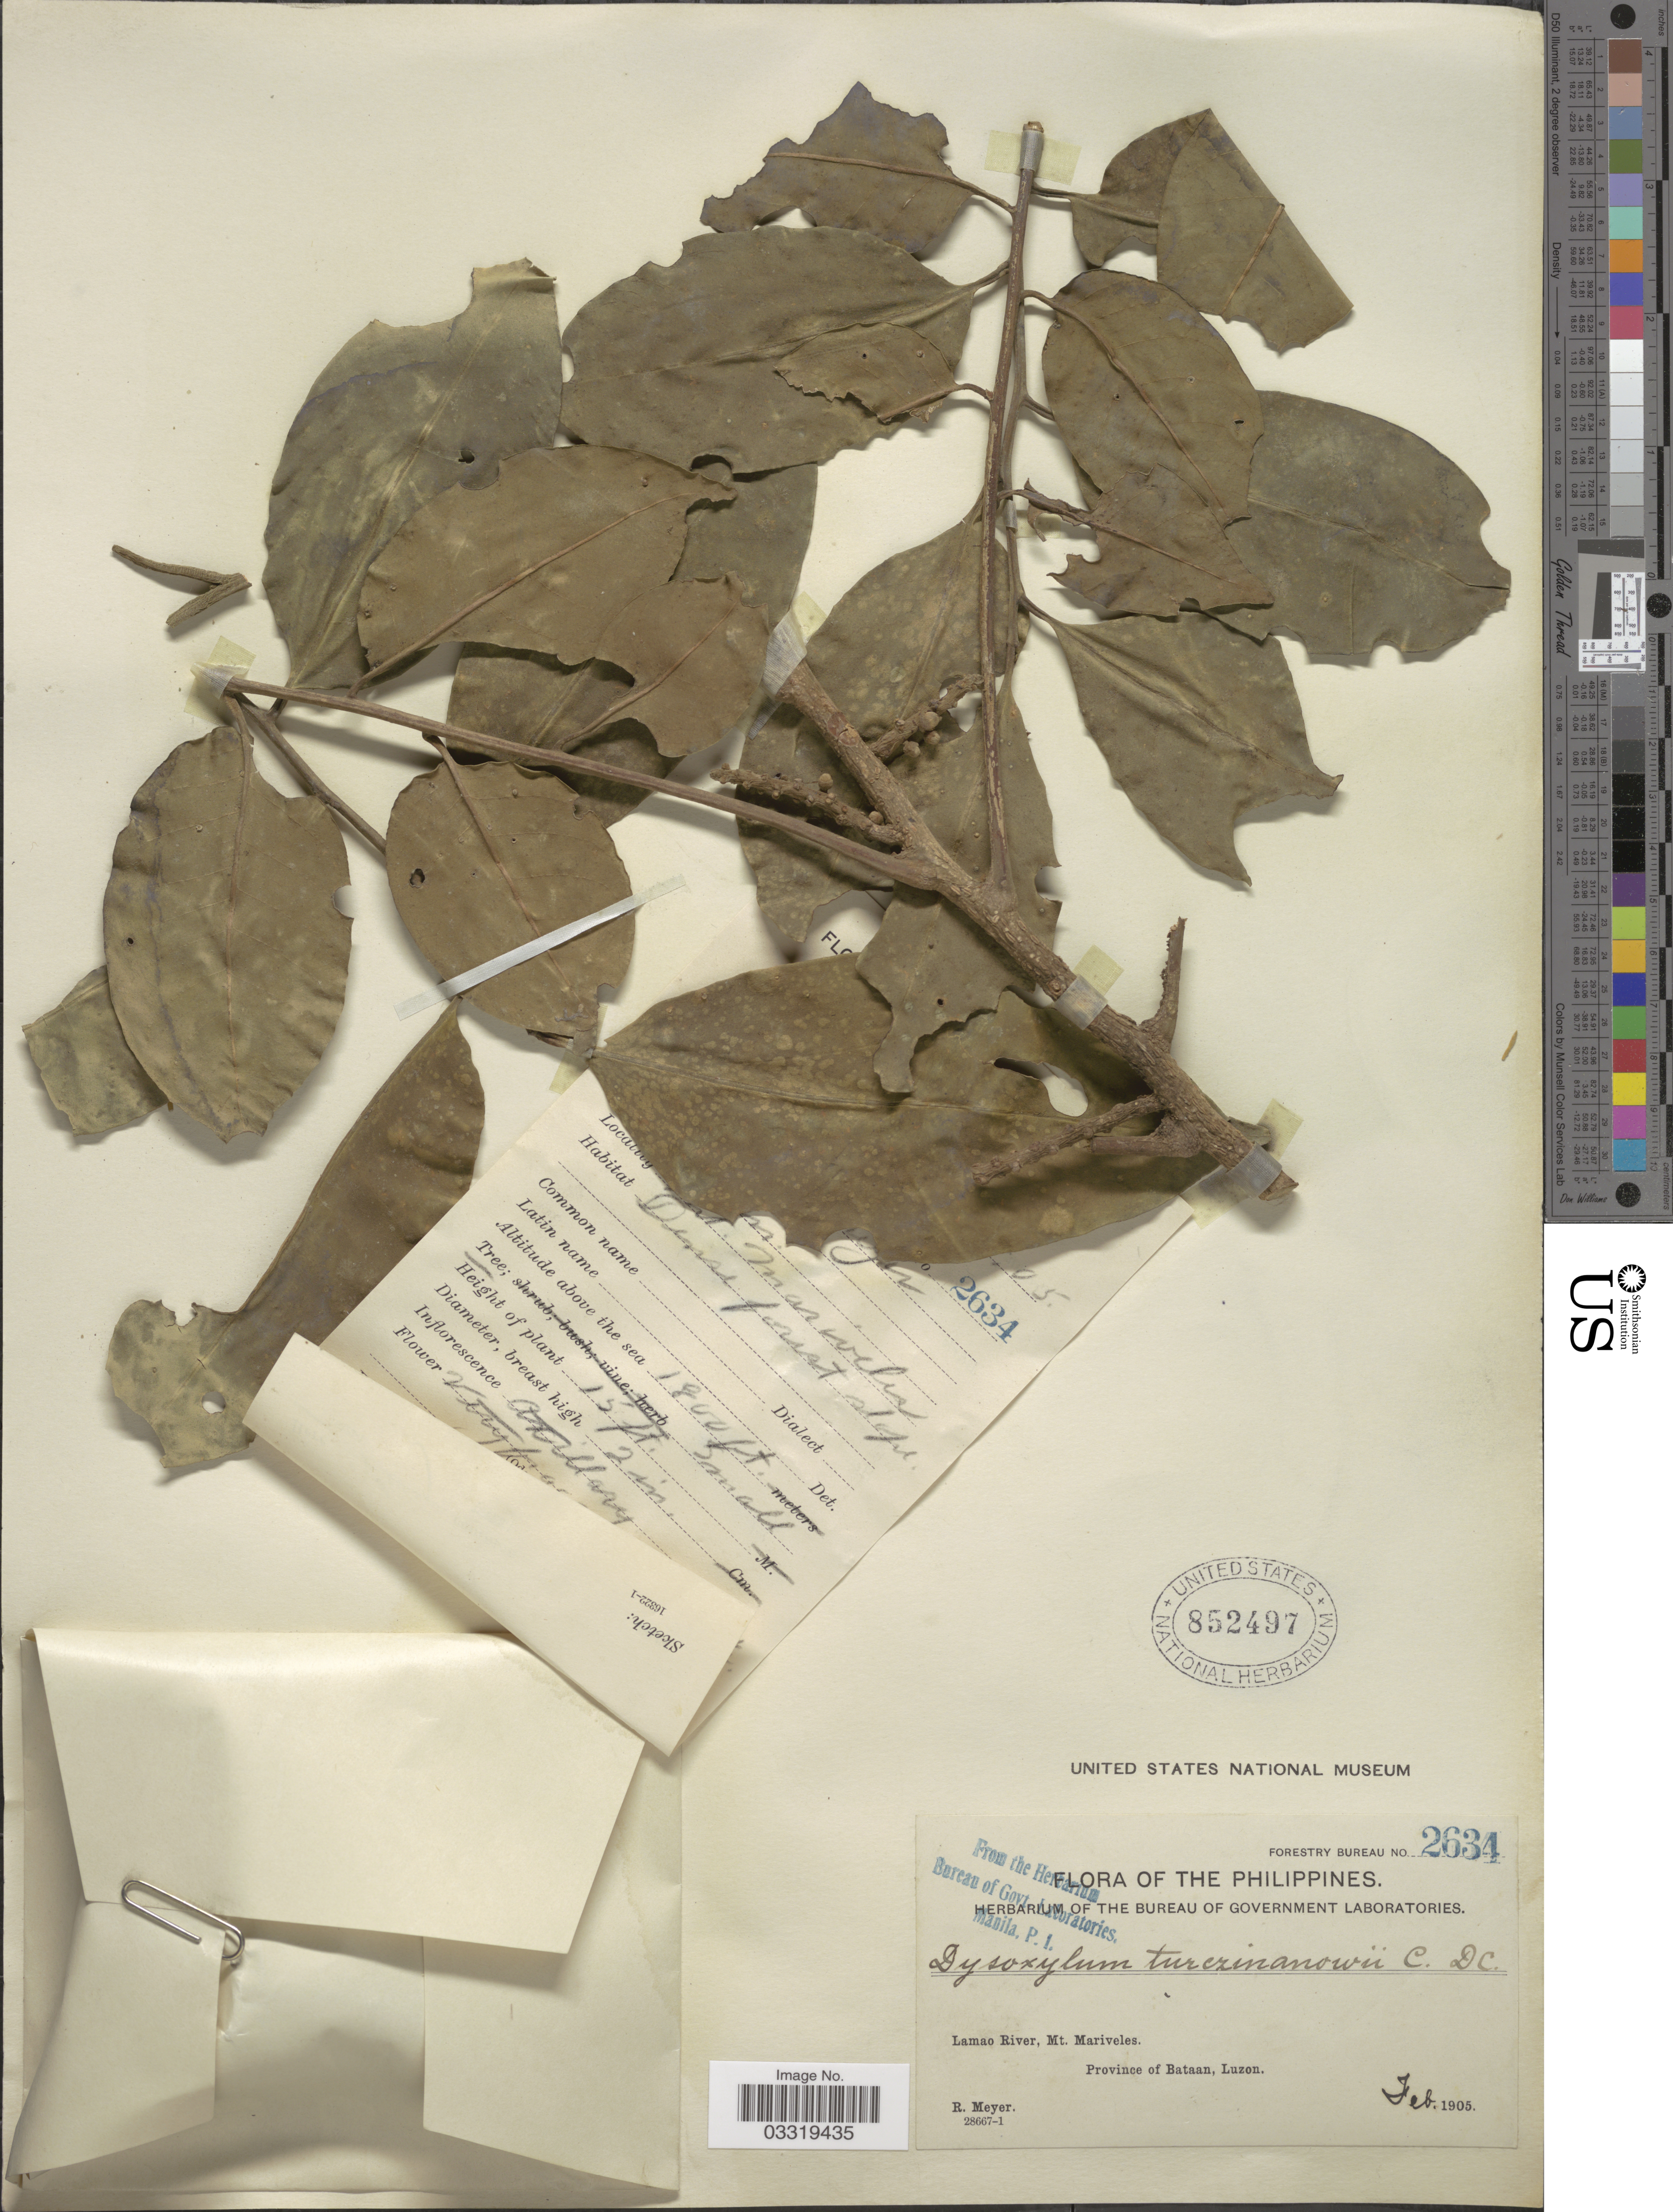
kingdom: Plantae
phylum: Tracheophyta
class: Magnoliopsida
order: Sapindales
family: Meliaceae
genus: Dysoxylum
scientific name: Dysoxylum oppositifolium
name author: F. Muell.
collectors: R. Meyer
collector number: Forestry Bureau 2634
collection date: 1905-02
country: Philippines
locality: Lamao River, Mt. Mariveles, Province of Bataan, Luzon.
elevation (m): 549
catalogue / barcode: US 852497